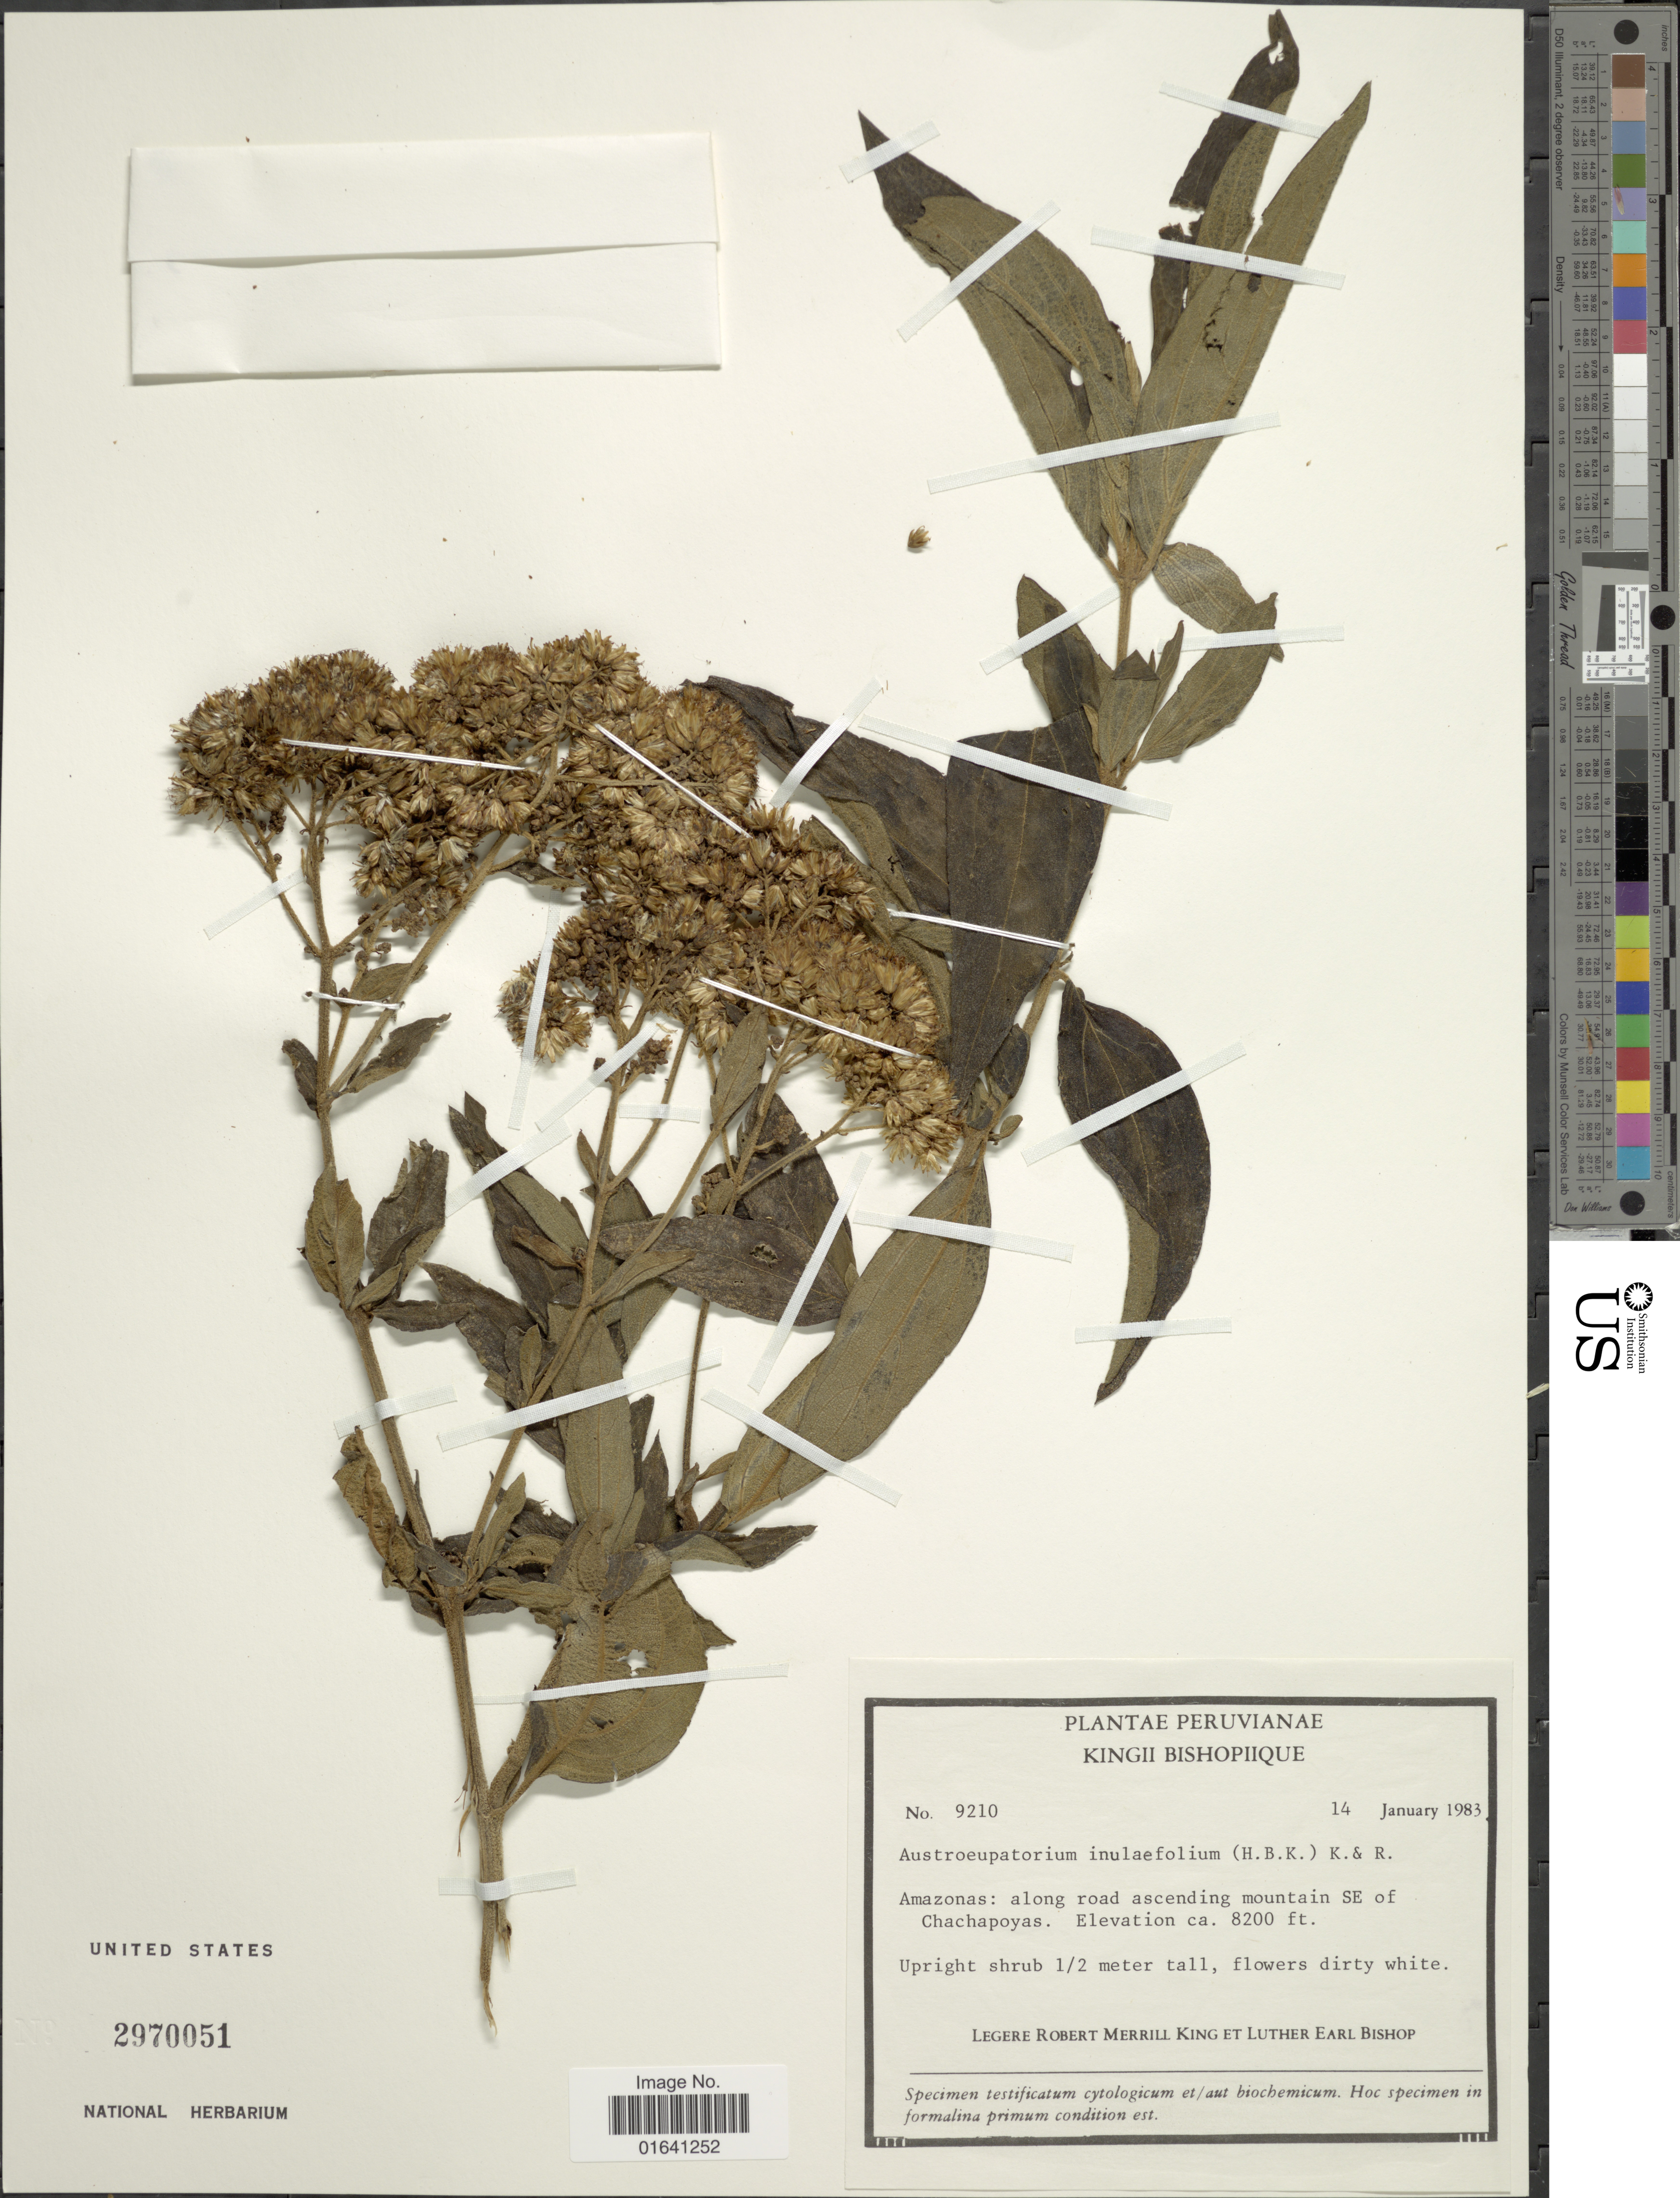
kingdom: Plantae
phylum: Tracheophyta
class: Magnoliopsida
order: Asterales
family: Asteraceae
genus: Austroeupatorium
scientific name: Austroeupatorium inulaefolium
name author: (Kunth) R.M. King & H. Rob.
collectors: R. M. King & L. E. Bishop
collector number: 9210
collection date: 1983-01-14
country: Peru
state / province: Amazonas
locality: Along road ascending mountain SE of Chachapoyas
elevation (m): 2499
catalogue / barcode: US 2970051